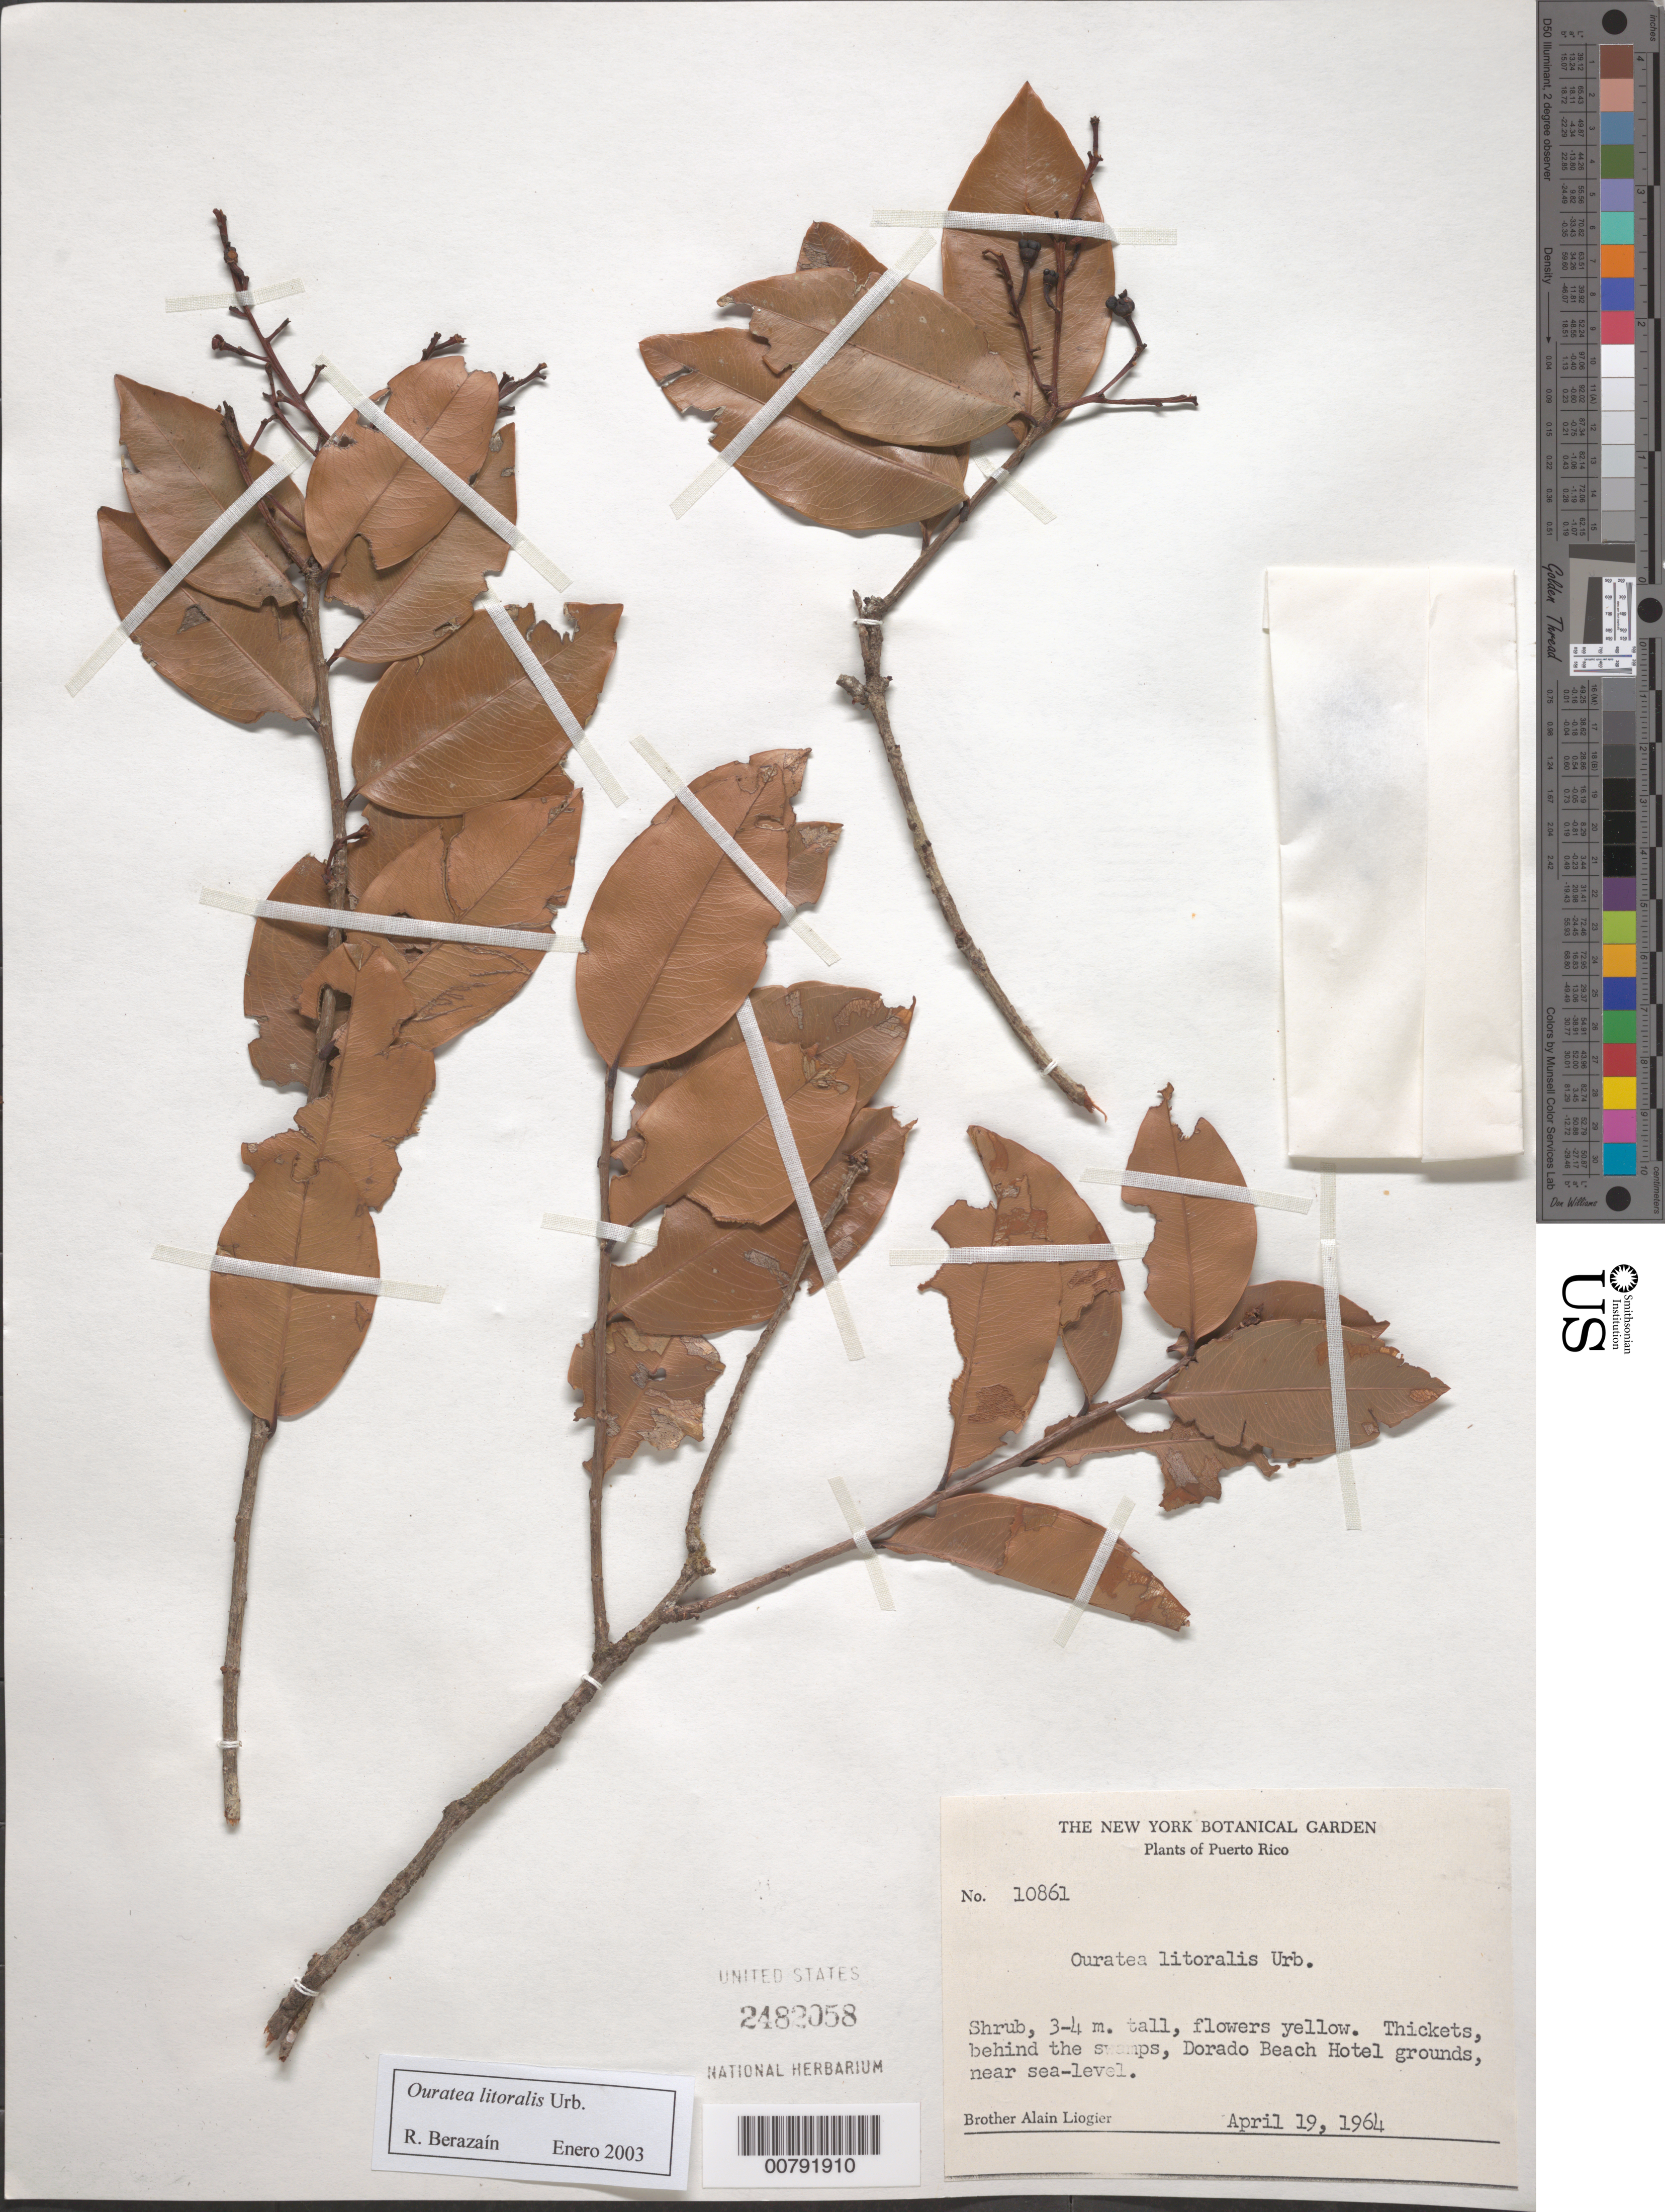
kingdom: Plantae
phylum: Tracheophyta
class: Magnoliopsida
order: Malpighiales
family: Ochnaceae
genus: Ouratea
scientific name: Ouratea littoralis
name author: Urb.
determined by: Berazaín, R.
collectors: A. H. Liogier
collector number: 10861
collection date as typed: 19 Apr 1964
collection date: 1964-04-19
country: Puerto Rico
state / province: Dorado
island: Puerto Rico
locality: Dorado Beach Hotel grounds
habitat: Thickets, behind swamps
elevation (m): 0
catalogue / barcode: US 2482058